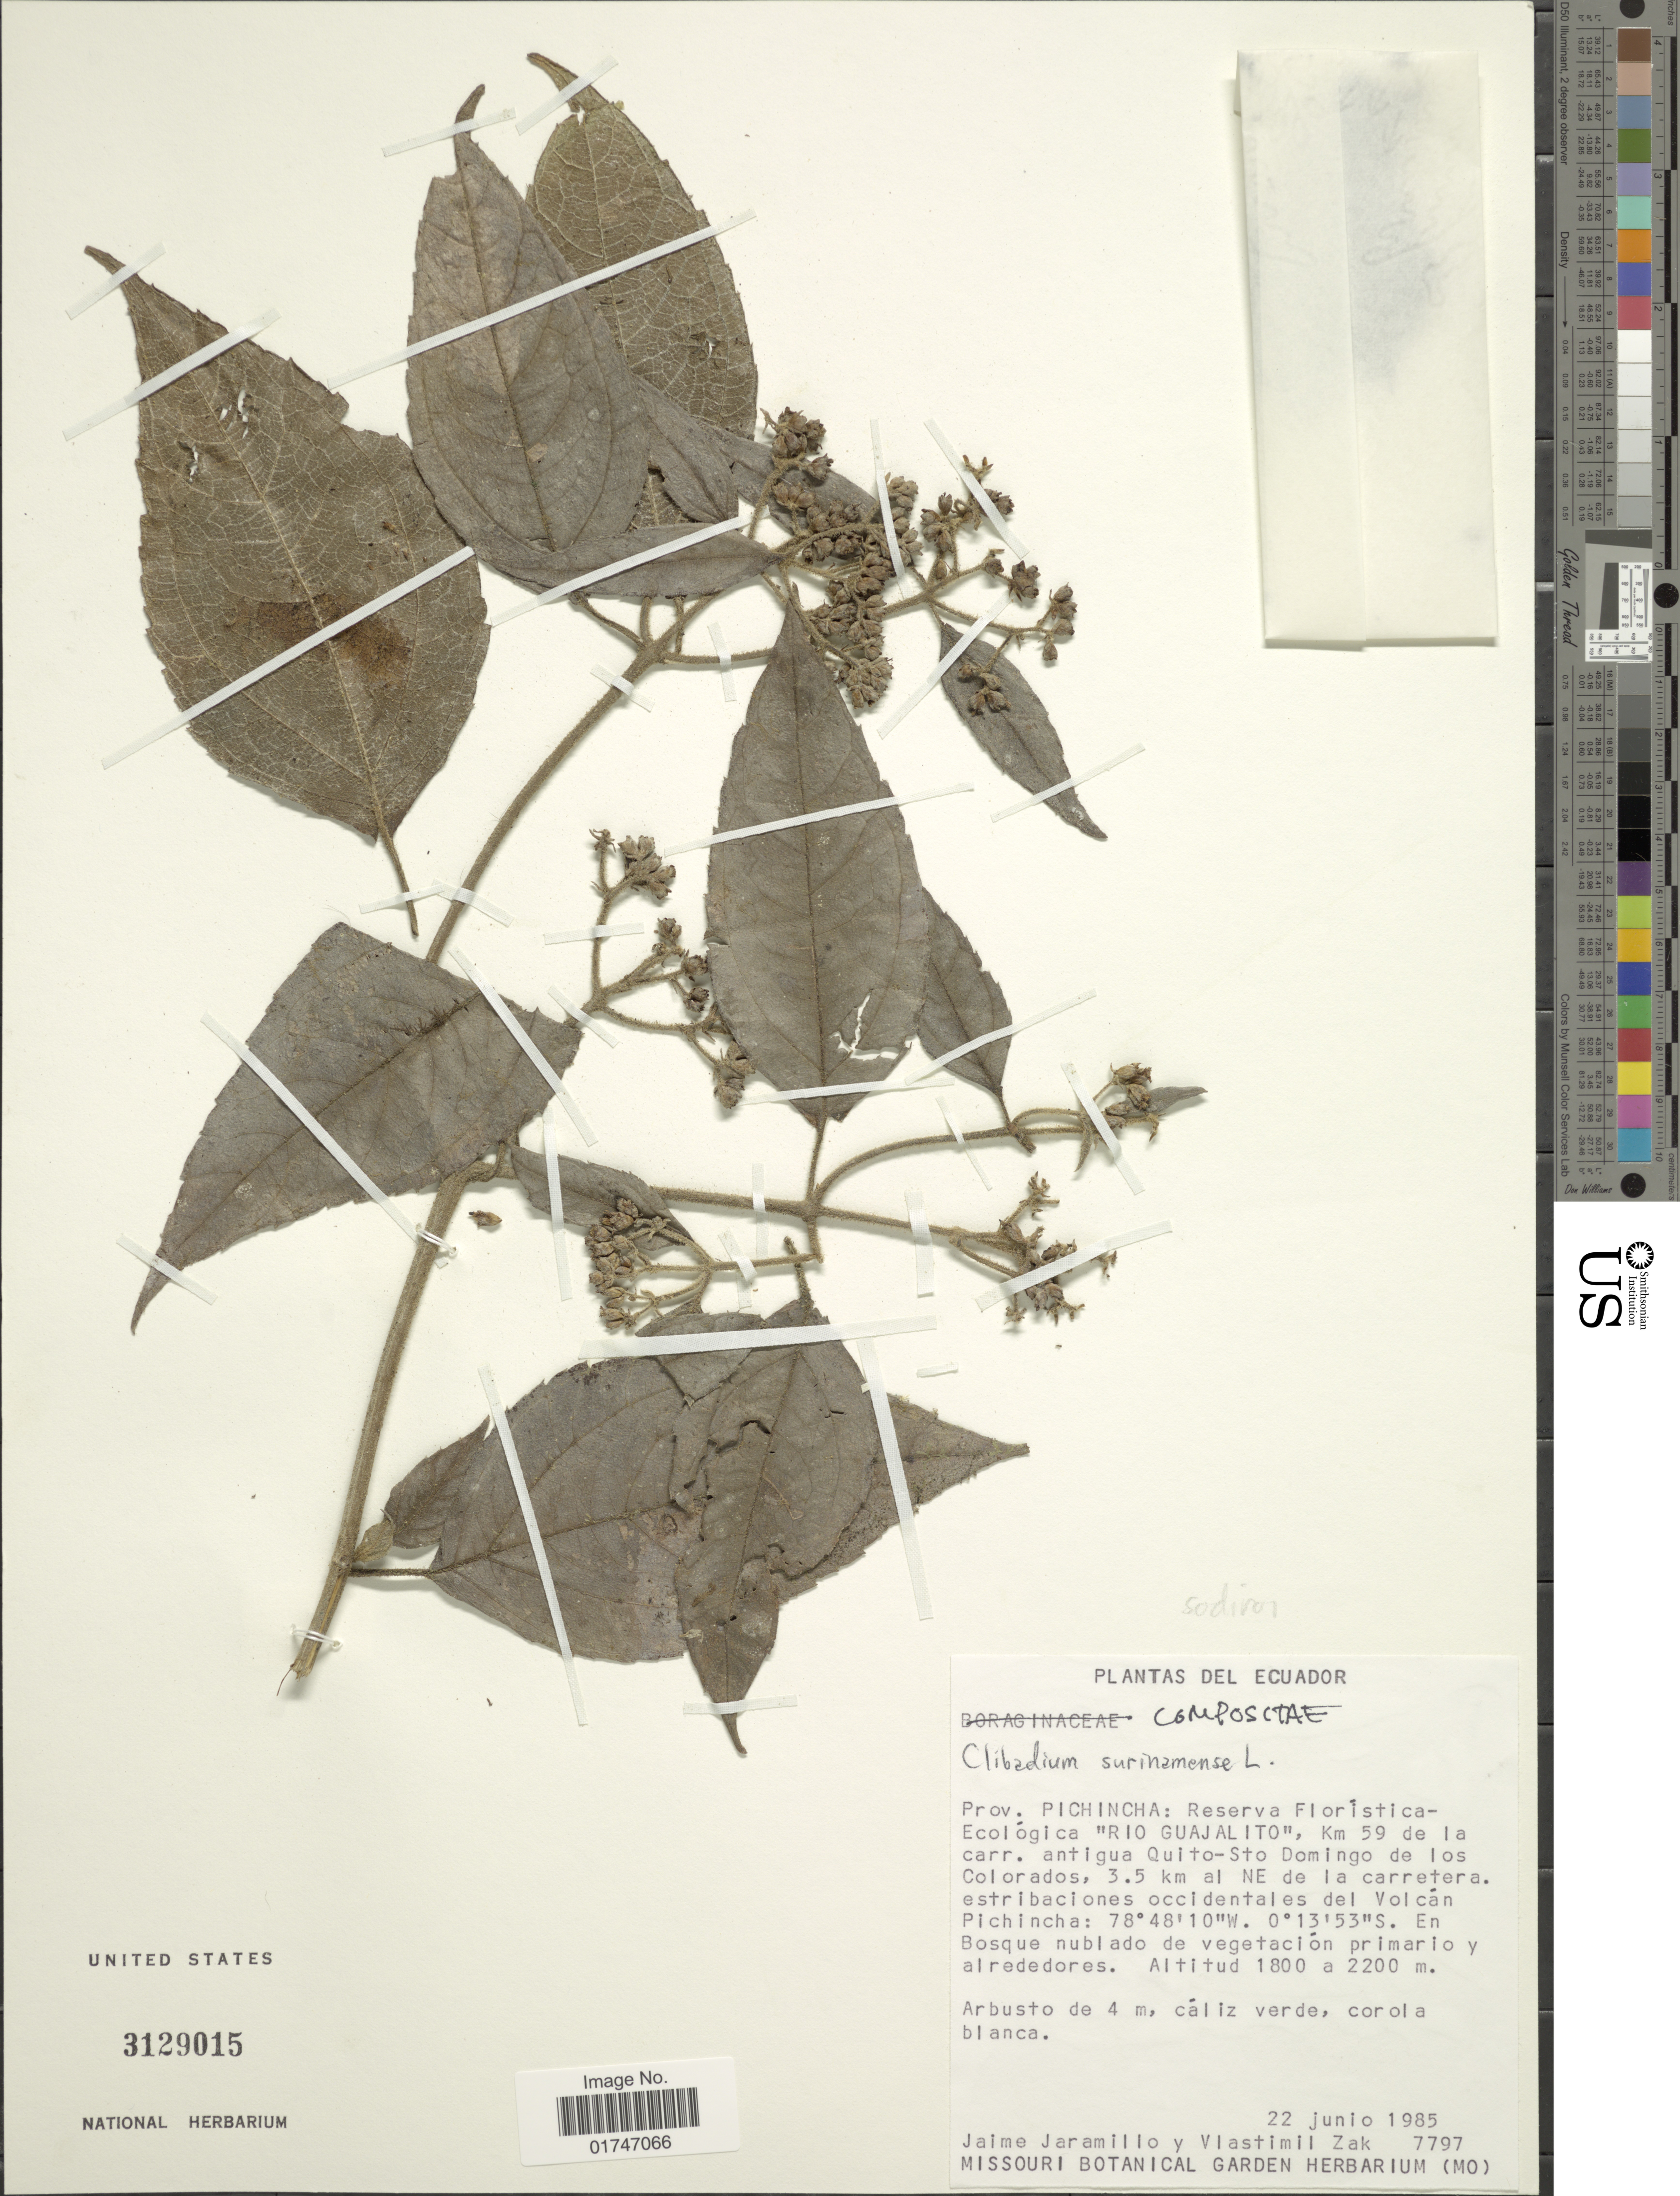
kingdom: Plantae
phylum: Tracheophyta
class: Magnoliopsida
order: Asterales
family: Asteraceae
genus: Clibadium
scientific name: Clibadium surinamense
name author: L.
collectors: J. Jaramillo & V. Zak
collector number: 7797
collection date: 1985-06-22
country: Ecuador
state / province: Pichincha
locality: Prov. Pichincha: Reserva Florística-Ecológica "Rio Guajalito", Km 59 de la carr. antigua Quito-Sto Domingo de los Colorados, 3.5 km al NE de la carretera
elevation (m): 1800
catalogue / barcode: US 3129015